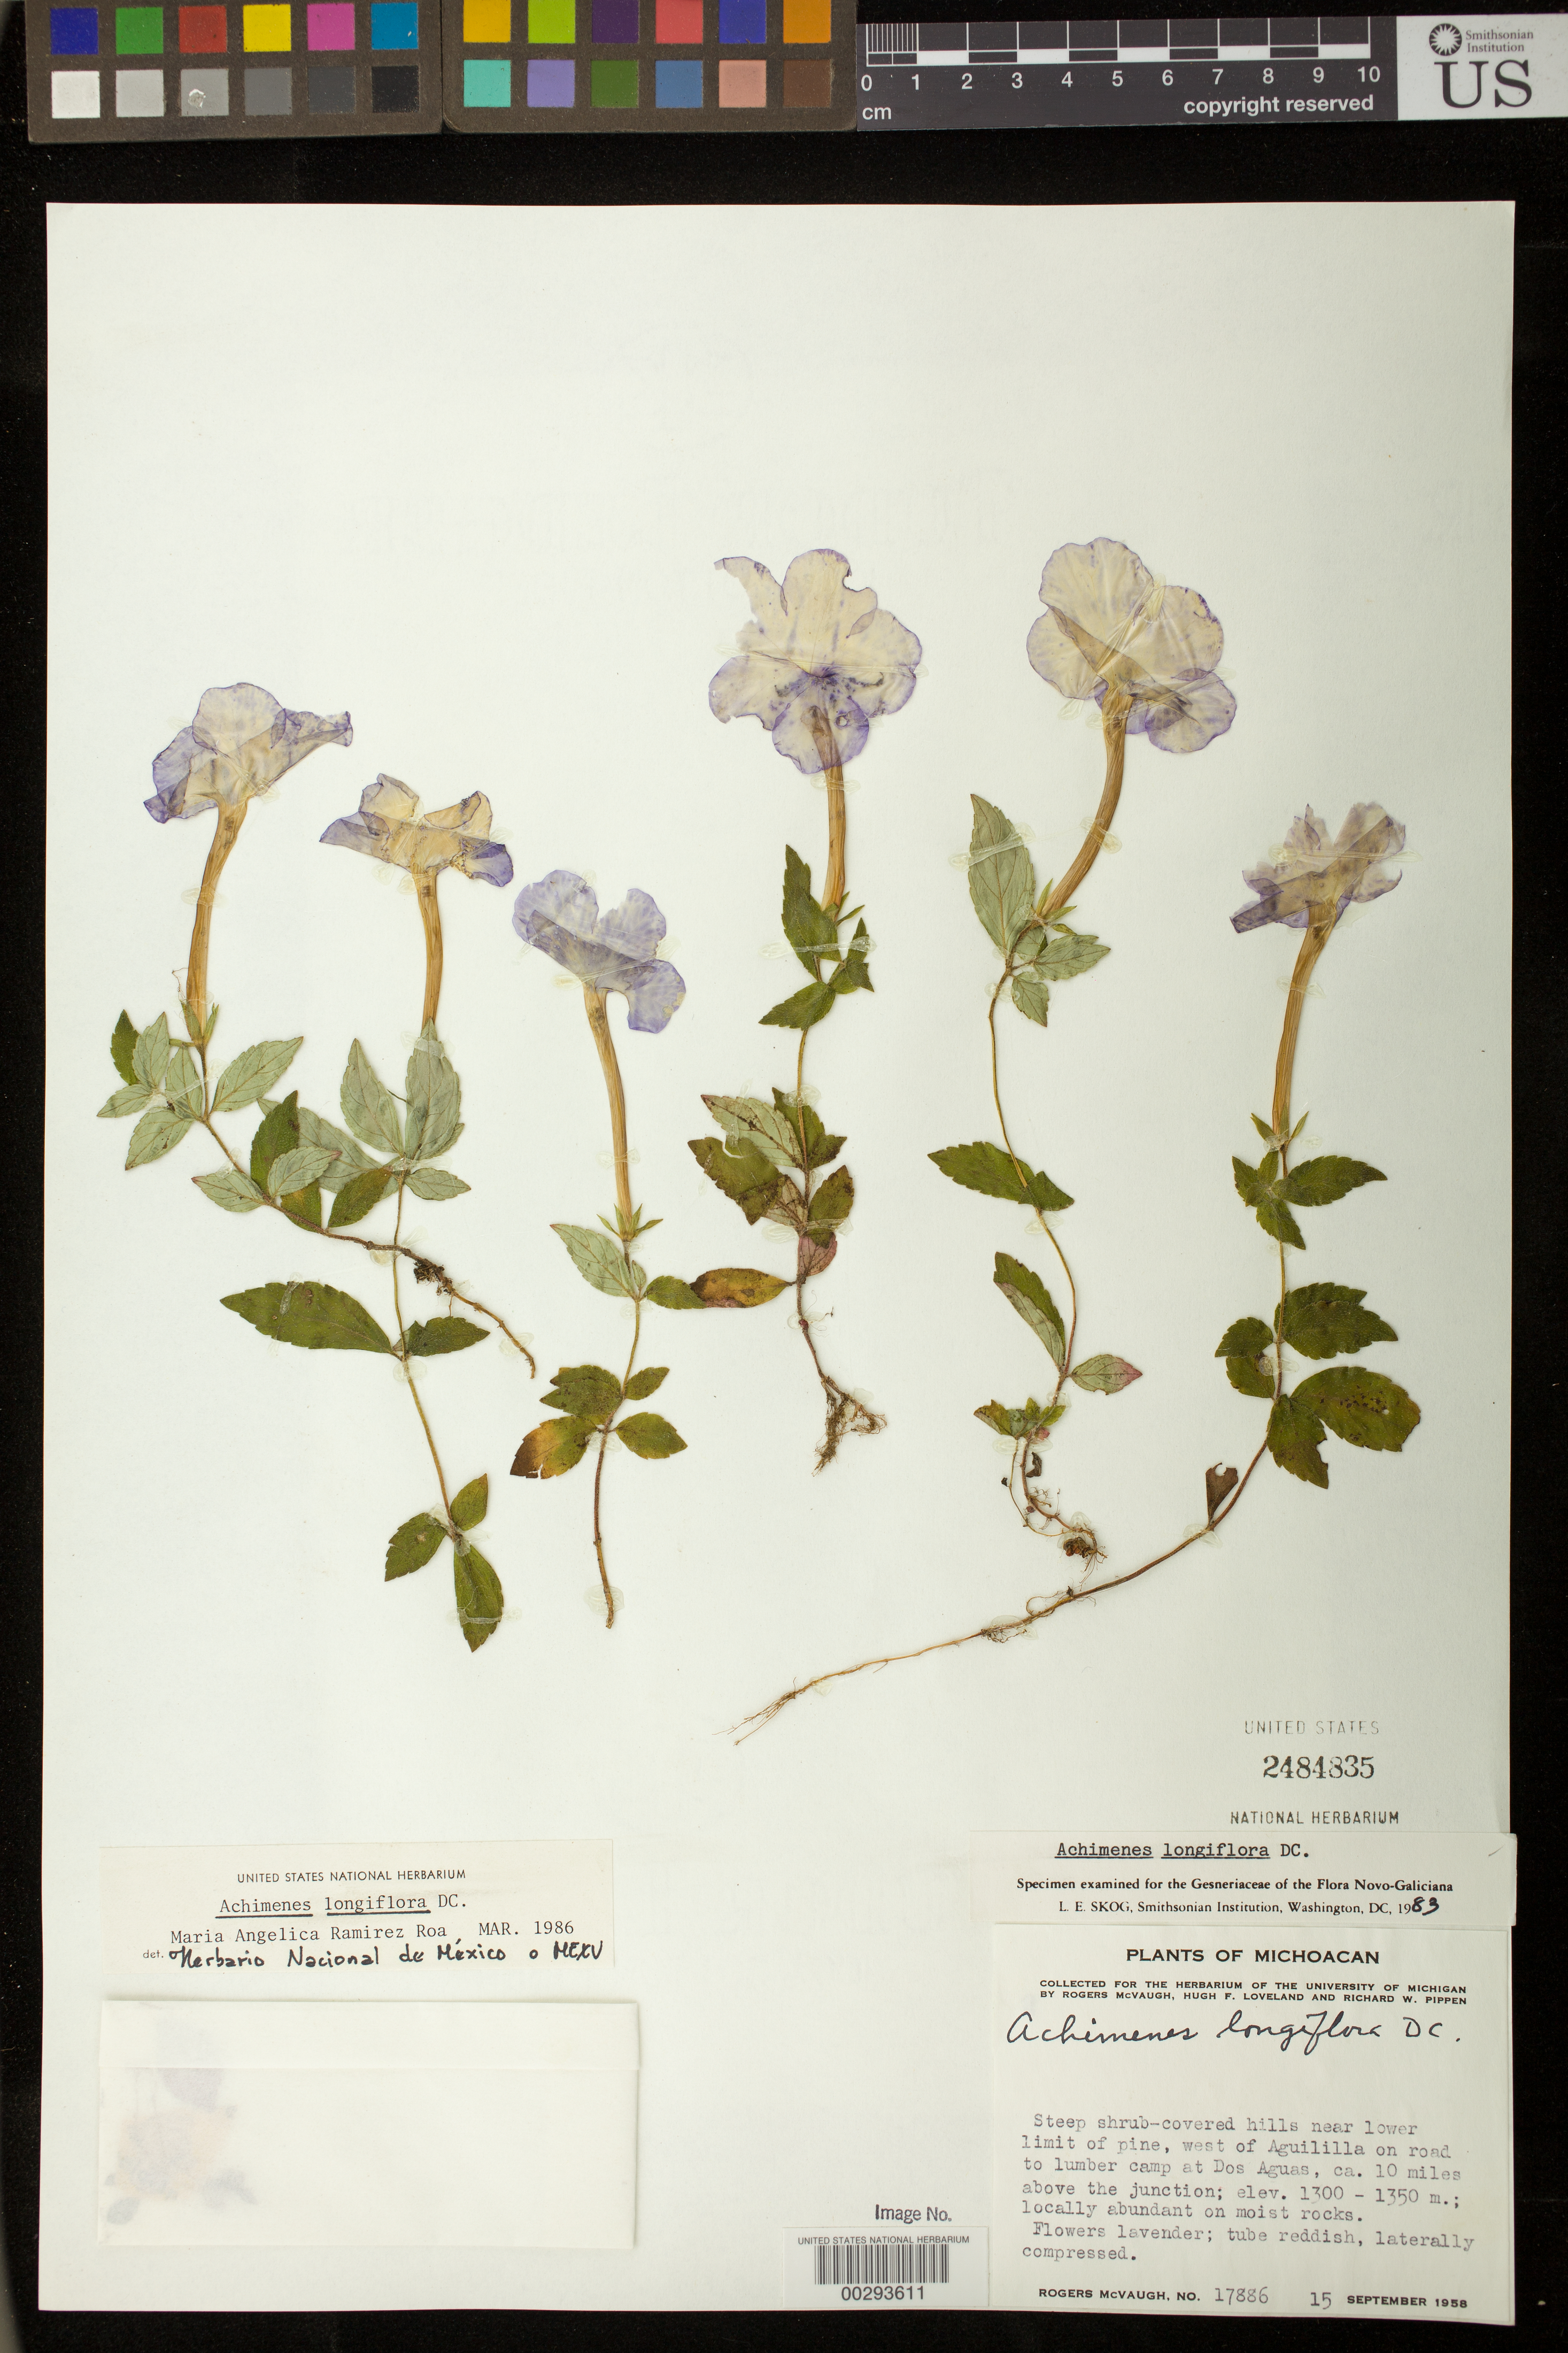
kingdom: Plantae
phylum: Tracheophyta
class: Magnoliopsida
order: Lamiales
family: Gesneriaceae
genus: Achimenes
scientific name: Achimenes longiflora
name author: DC.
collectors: R. McVaugh, H. Loveland & R. W. Pippen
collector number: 17886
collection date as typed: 15 Sep 1958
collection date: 1958-09-15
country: Mexico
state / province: Michoacan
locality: W of Aguililla on road to lumber camp at Dos Aguas, ca 10 mi above the junction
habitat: Steep shrub-covered hills near lower limit of pine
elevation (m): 1300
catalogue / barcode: US 2484835